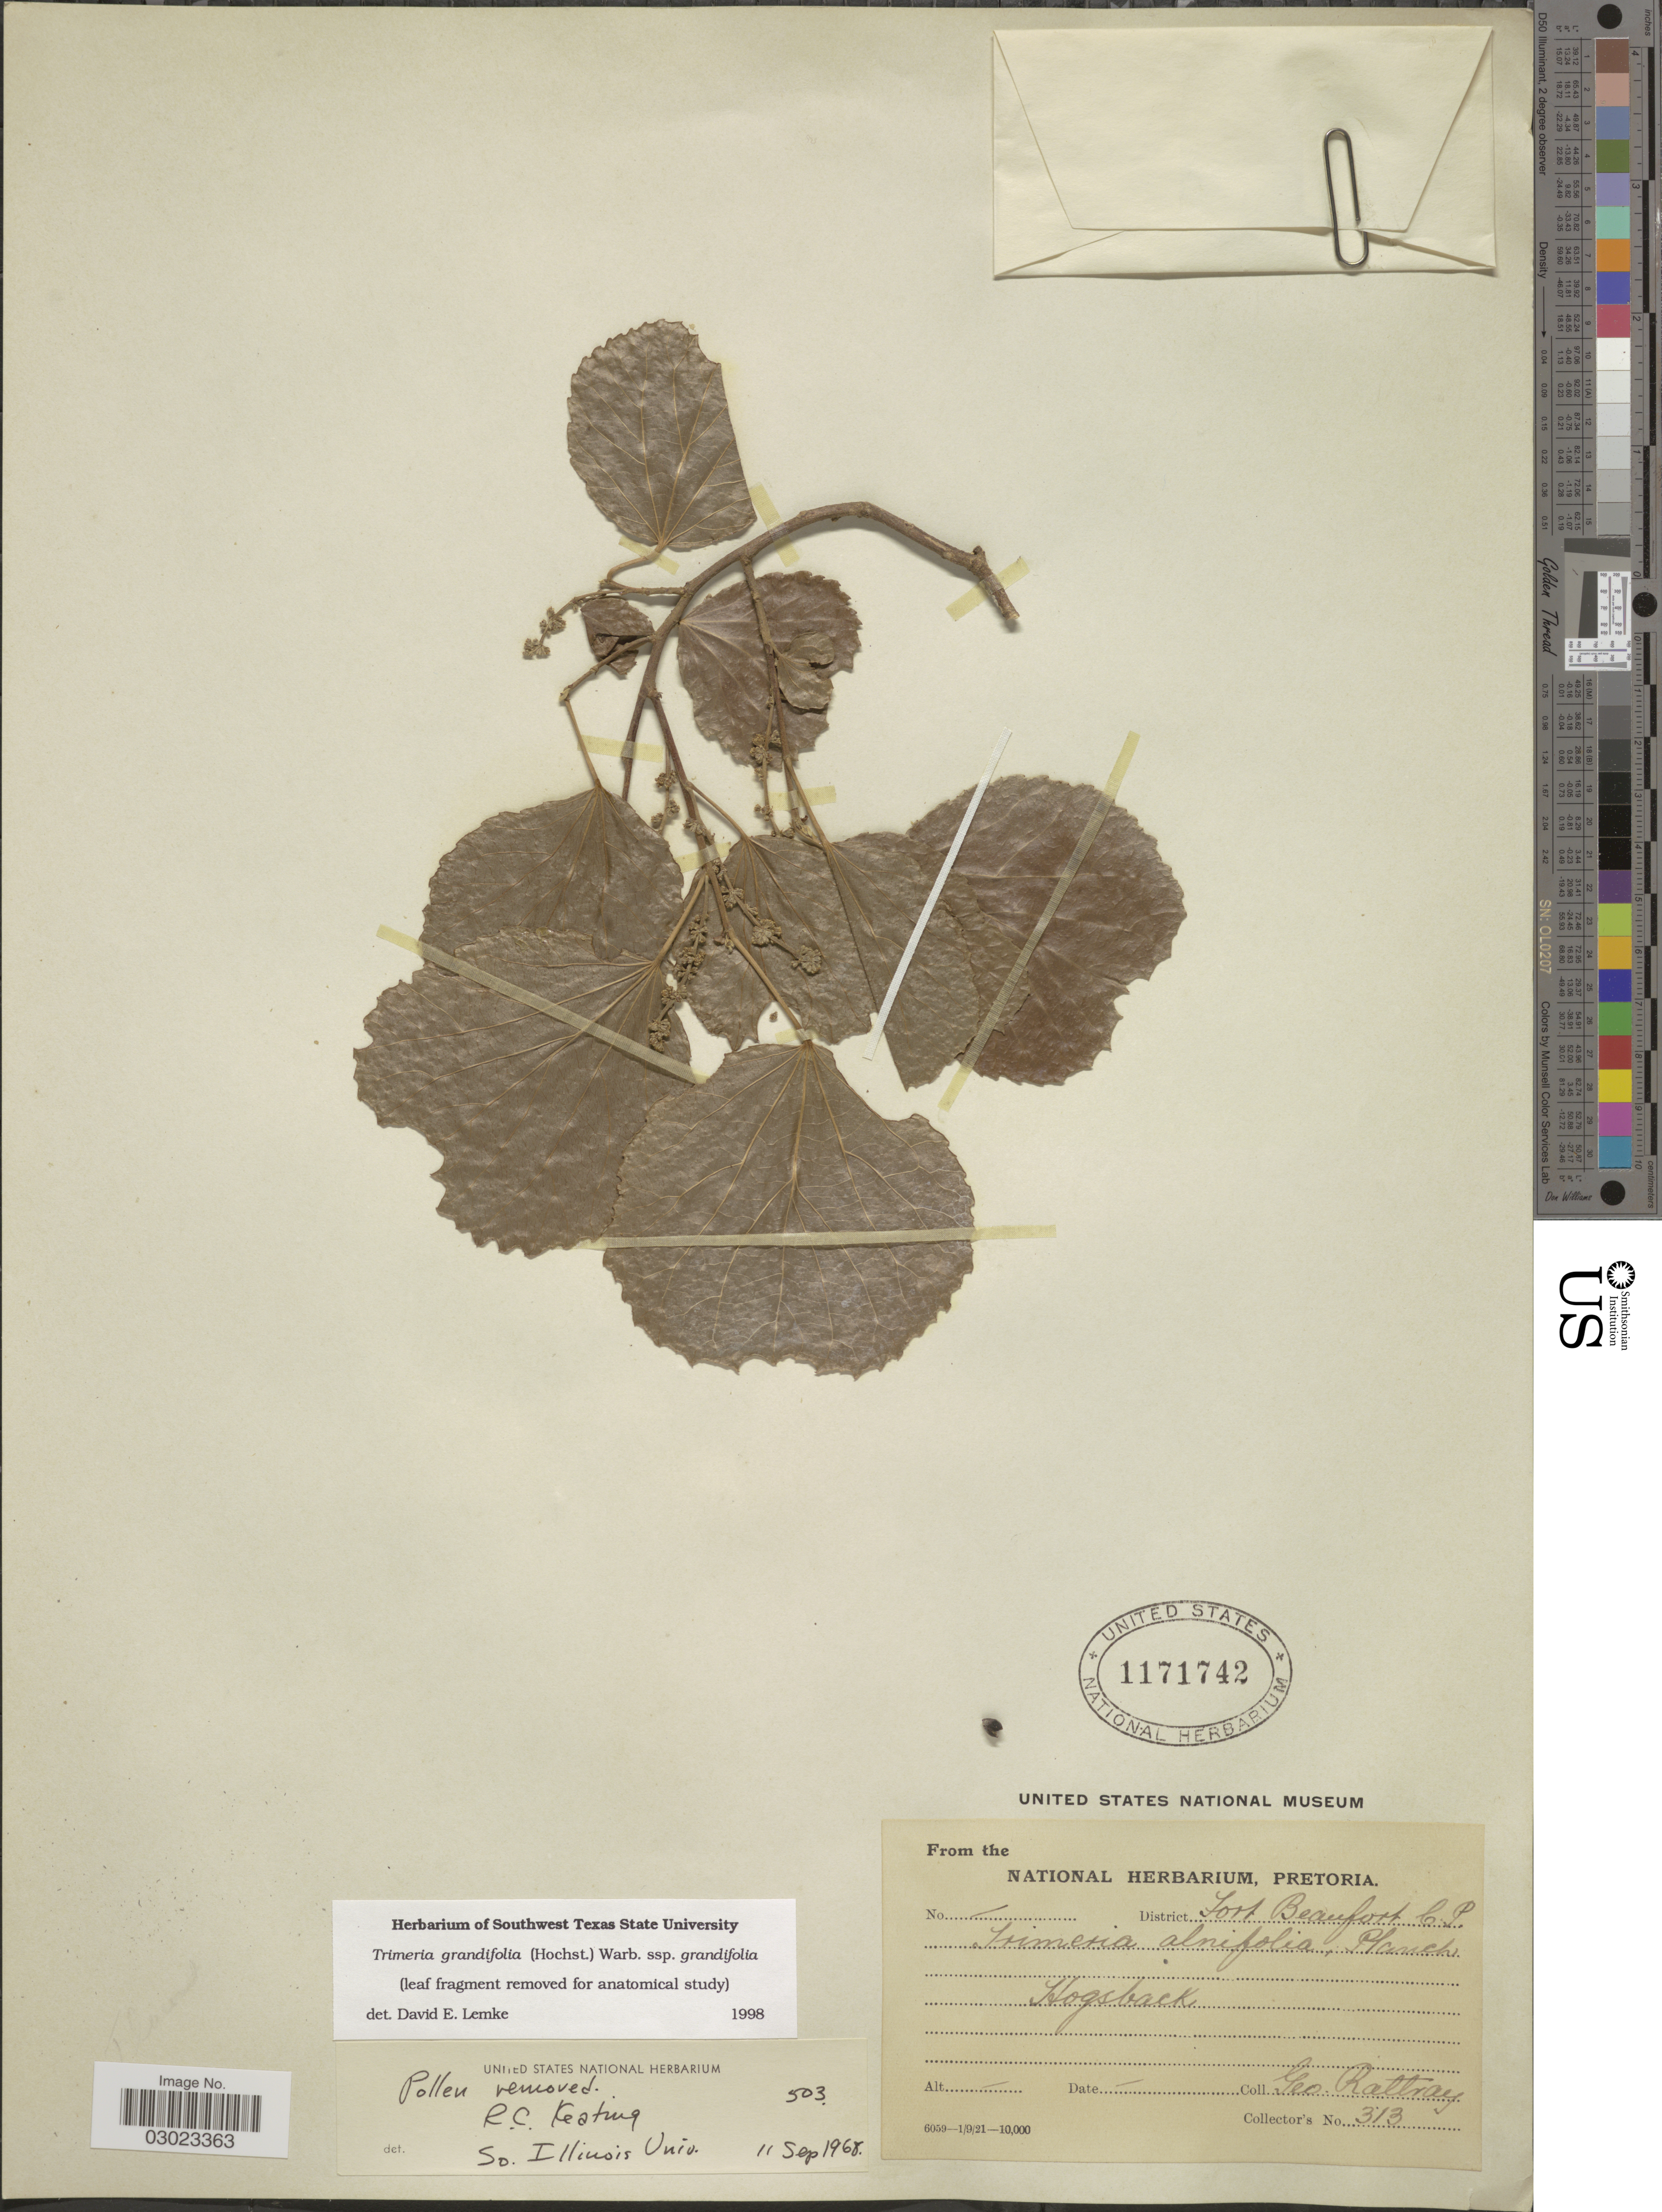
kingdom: Plantae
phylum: Tracheophyta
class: Magnoliopsida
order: Malpighiales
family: Salicaceae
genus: Trimeria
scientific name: Trimeria grandifolia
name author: (Hochst.) Warb.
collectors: G. Rattray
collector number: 313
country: South Africa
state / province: Eastern Cape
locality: District Fort Beaufort C.P., Hogsback.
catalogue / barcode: US 1171742